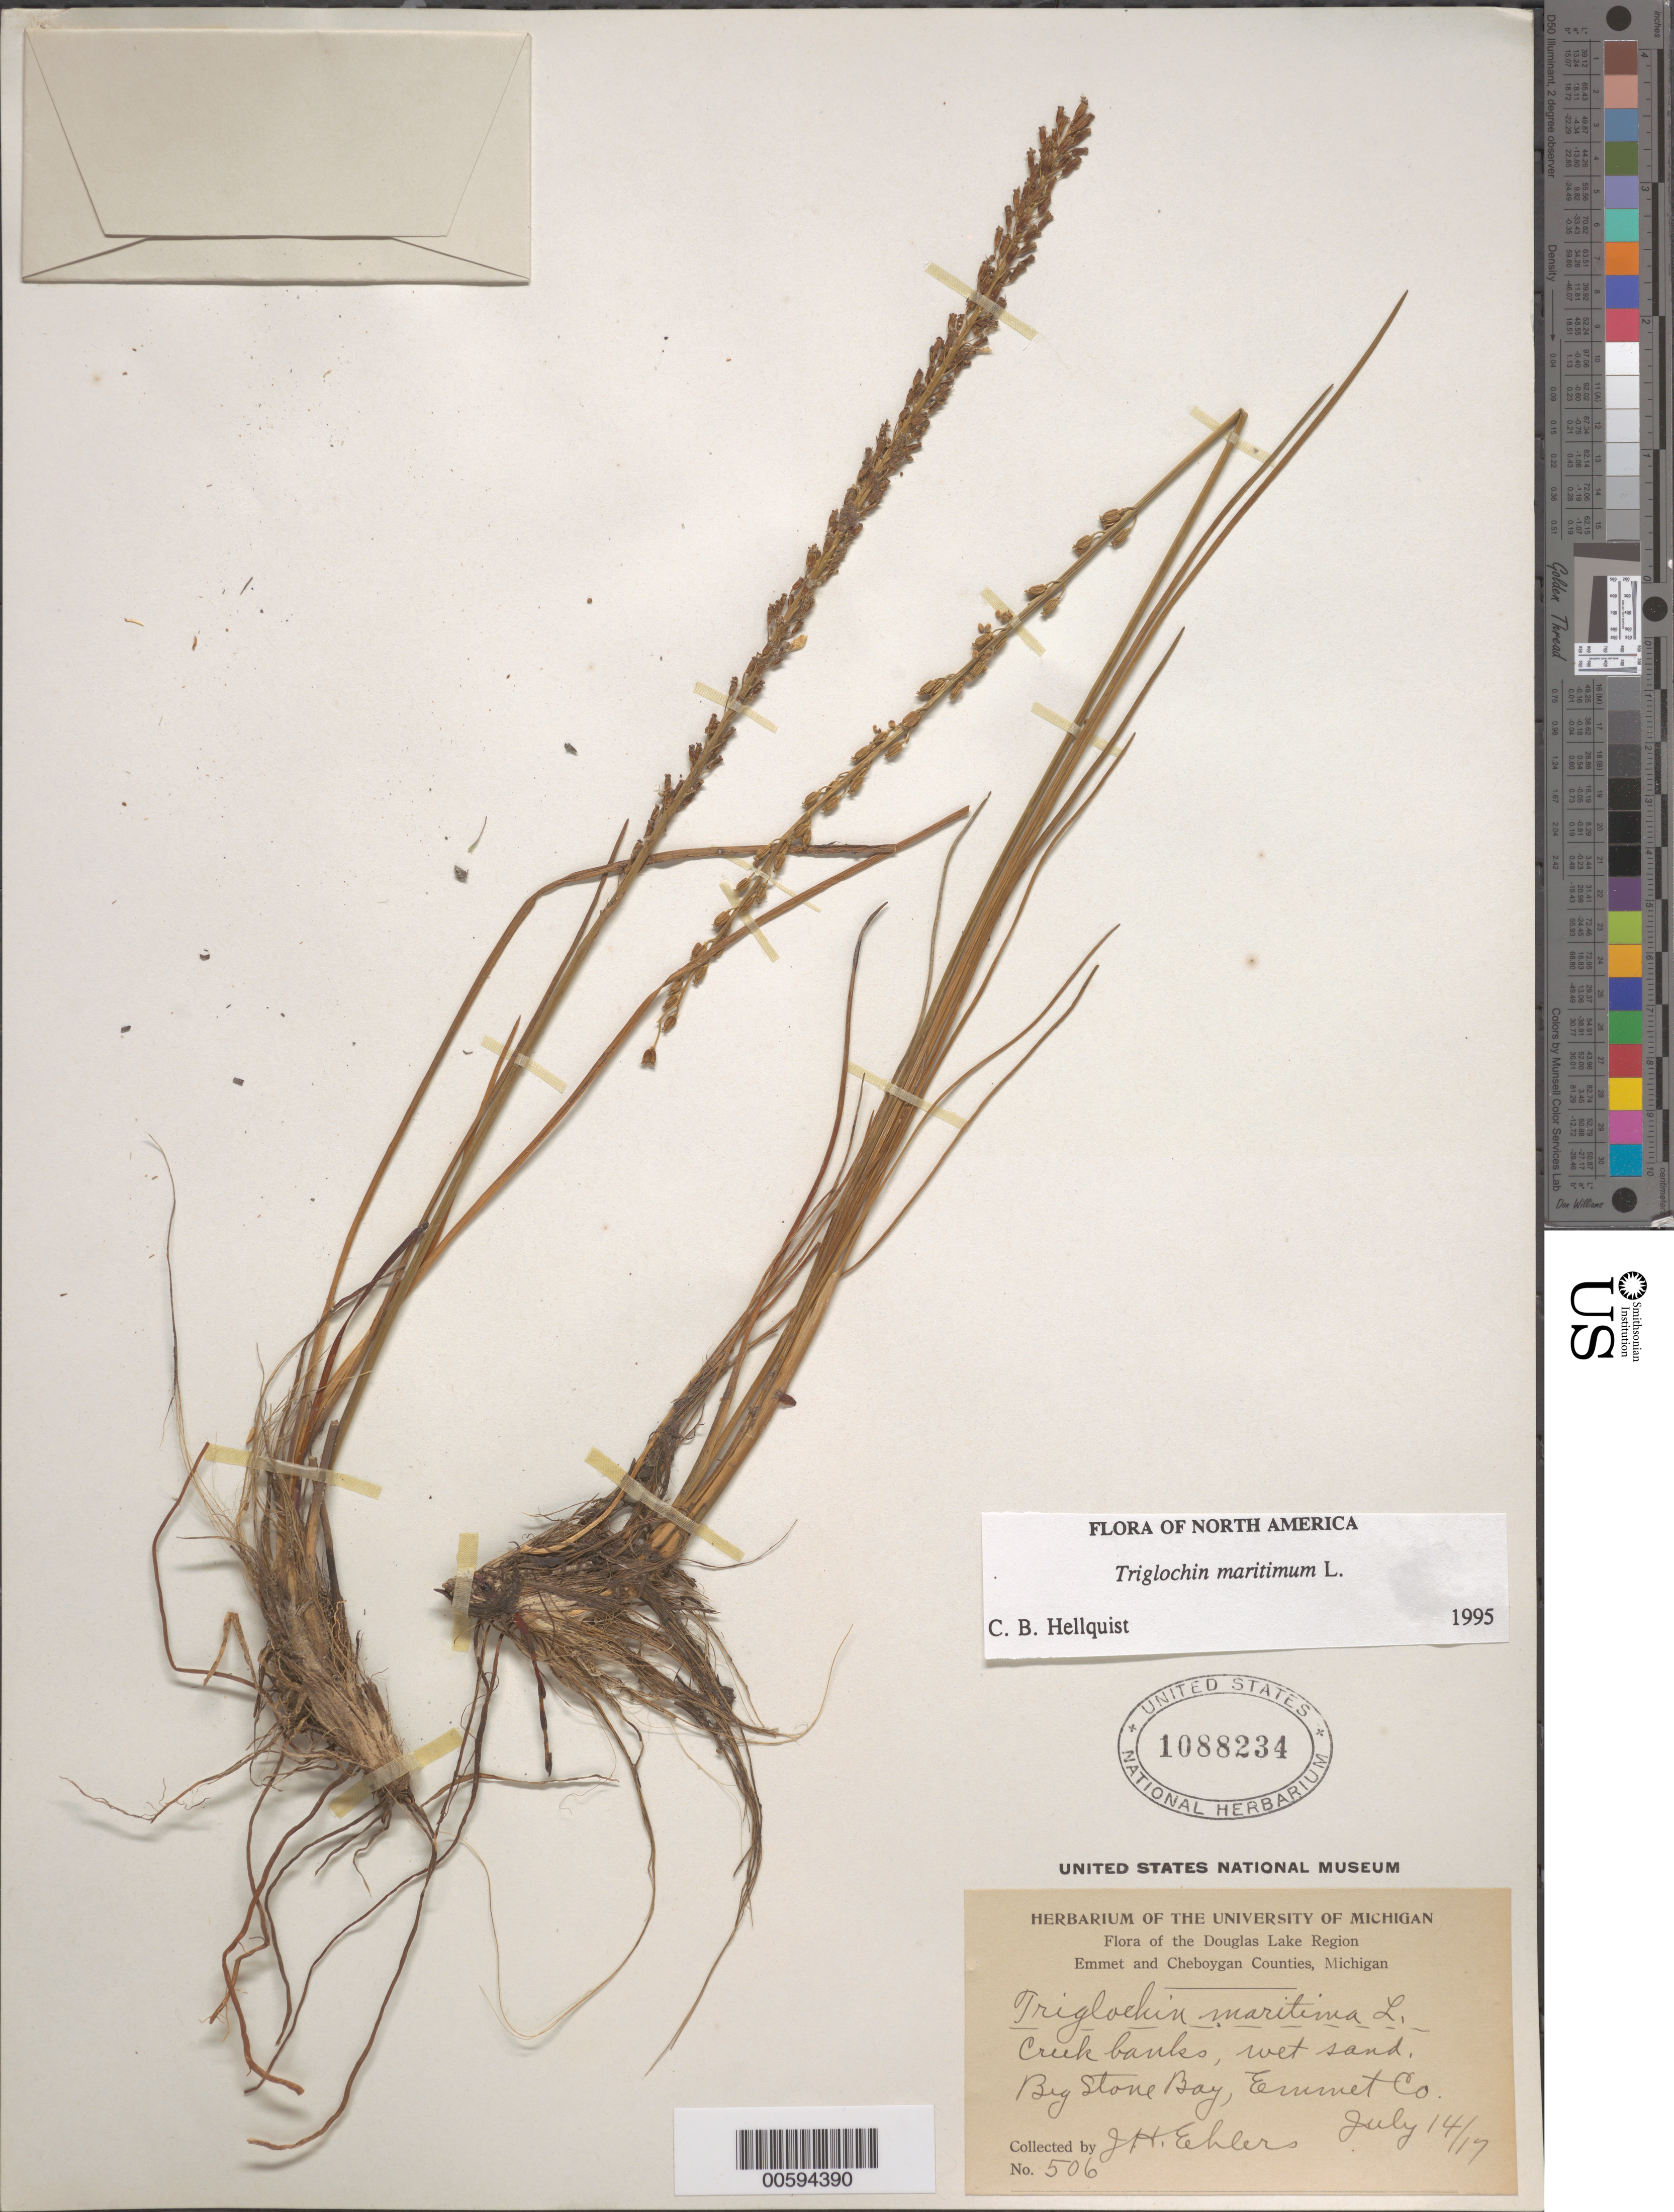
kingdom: Plantae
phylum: Tracheophyta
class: Liliopsida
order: Alismatales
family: Juncaginaceae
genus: Triglochin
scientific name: Triglochin maritima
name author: L.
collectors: J. H. Ehlers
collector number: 506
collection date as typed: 14 Jul 1917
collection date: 1917-07-14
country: United States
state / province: Michigan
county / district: Emmet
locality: Big Stone Bay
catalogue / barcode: US 1088234